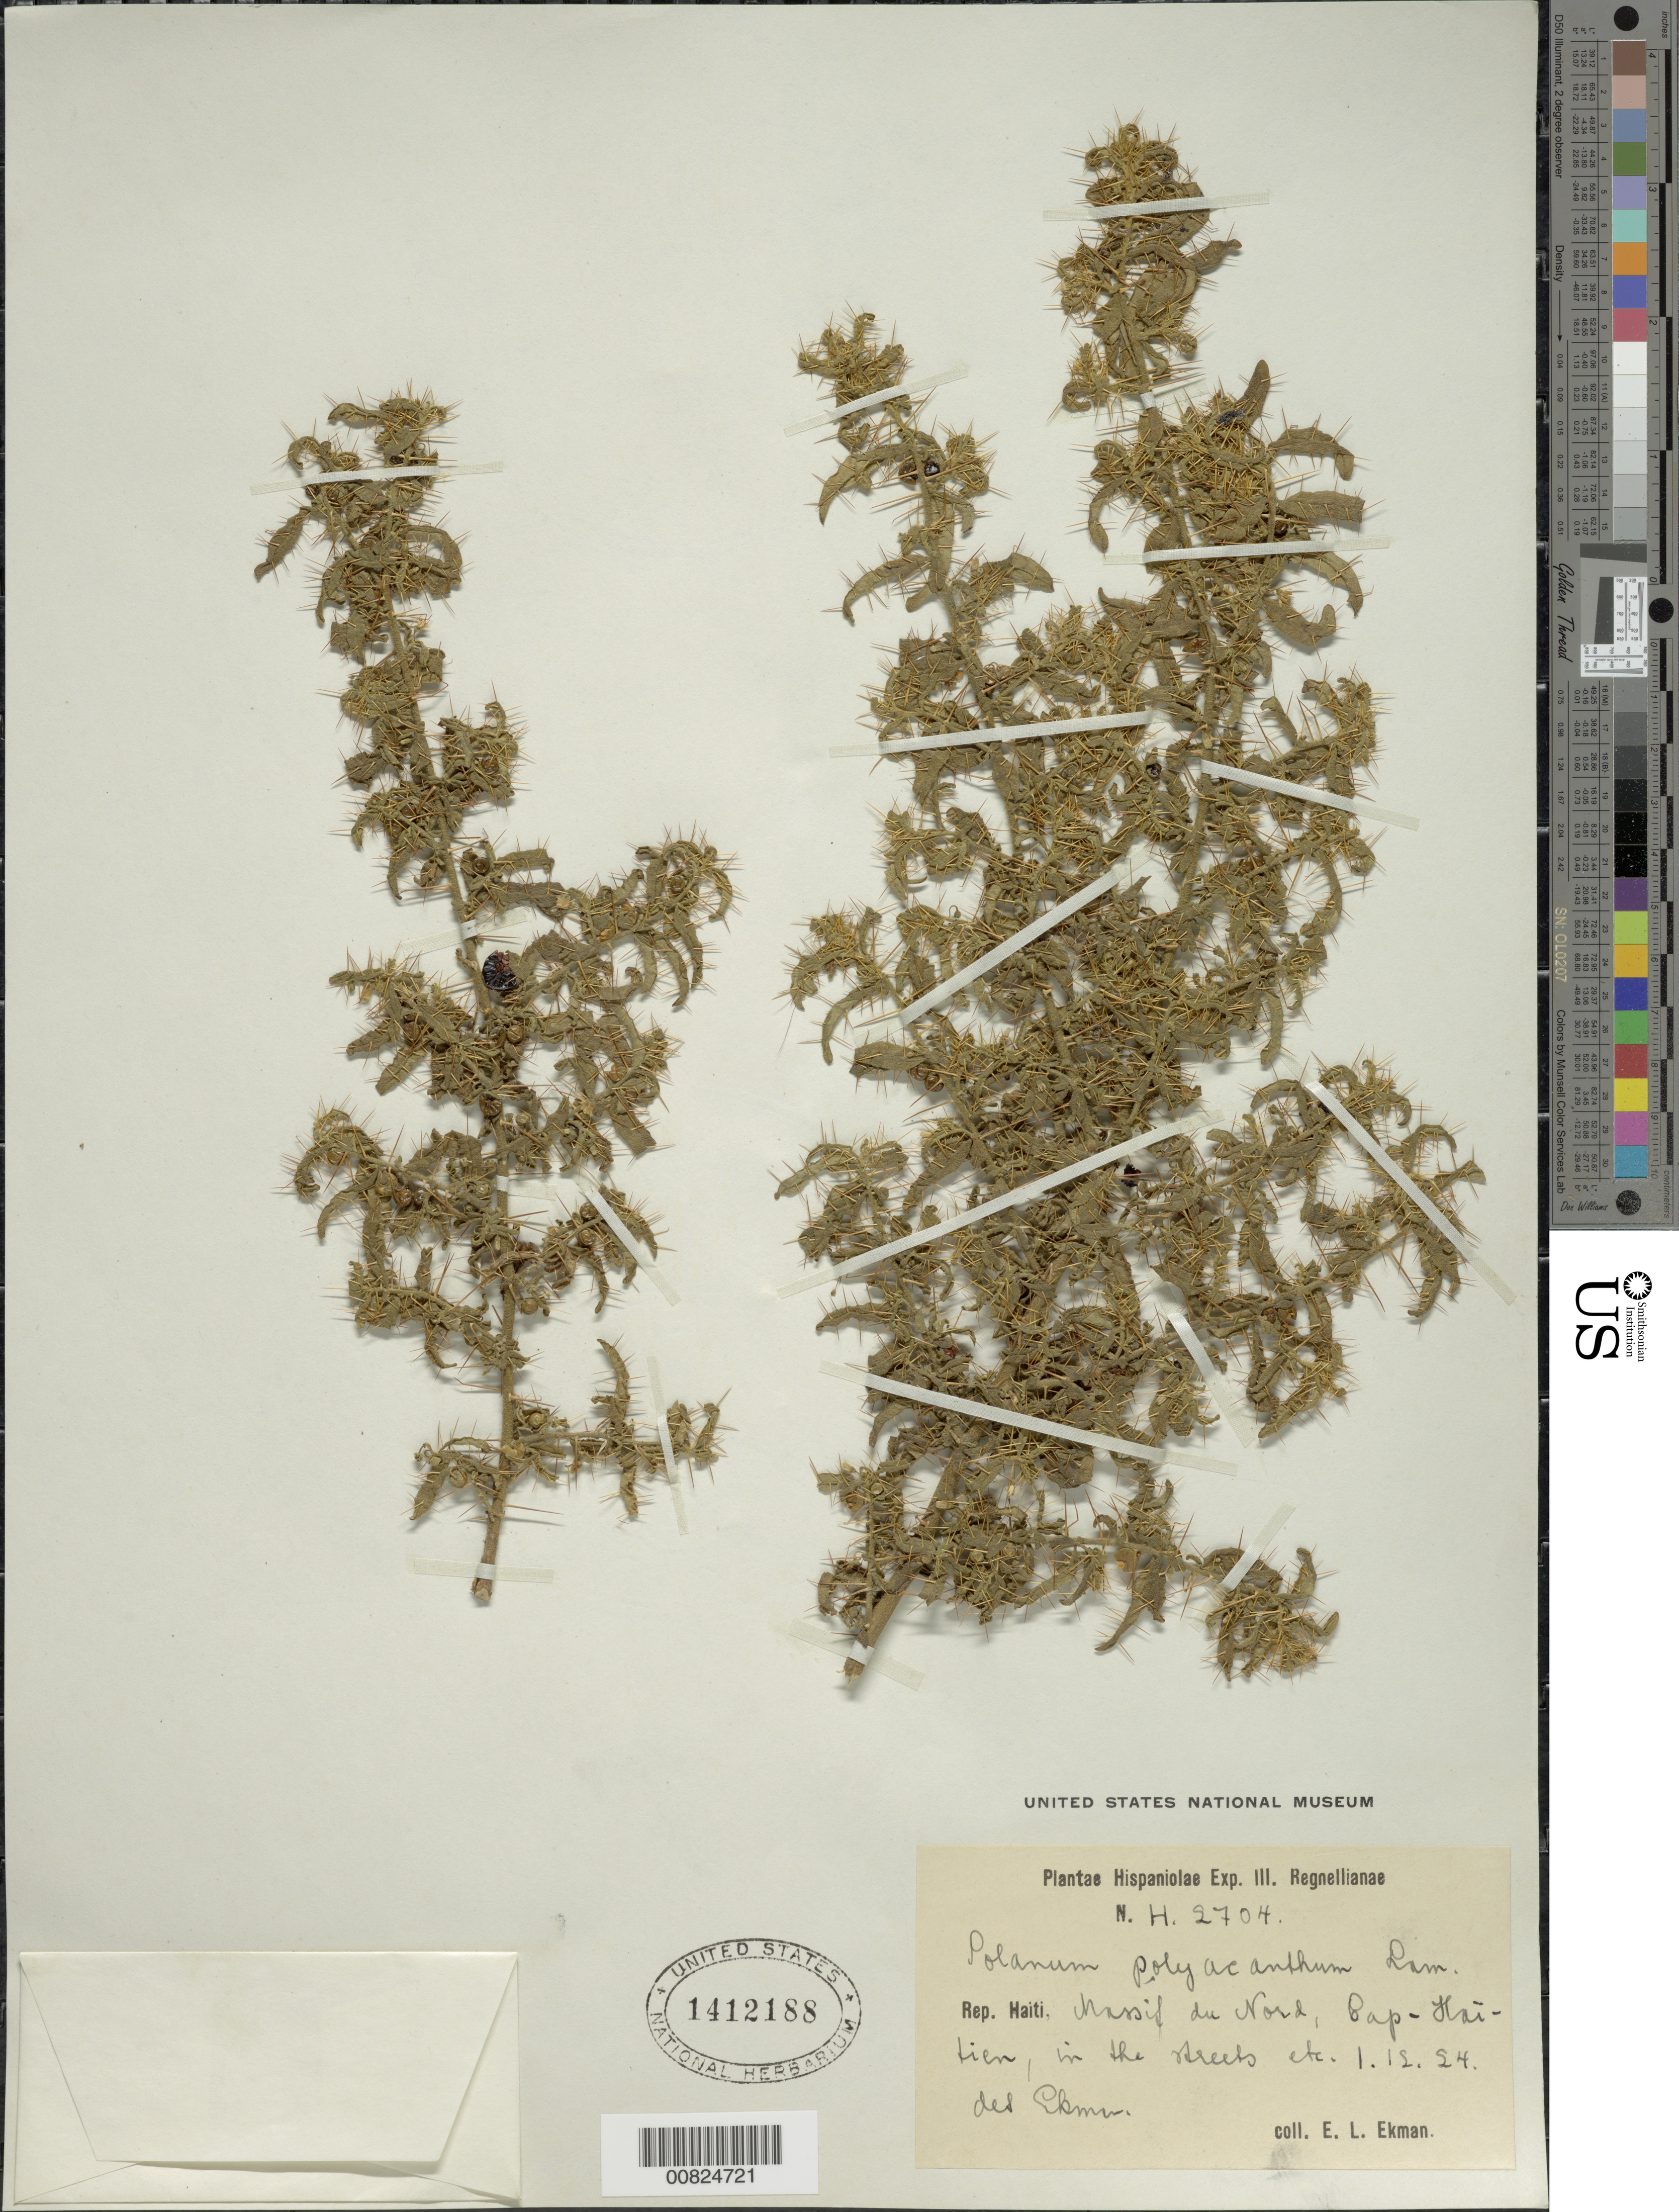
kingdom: Plantae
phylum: Tracheophyta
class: Magnoliopsida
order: Solanales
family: Solanaceae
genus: Solanum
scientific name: Solanum polycanthum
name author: Lam.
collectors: E. L. Ekman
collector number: H 2704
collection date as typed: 01 Dec 1924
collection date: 1924-12-01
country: Haiti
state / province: Nord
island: Hispaniola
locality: Massif du Nord, Cap-Haitien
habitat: In the streets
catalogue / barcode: US 1412188